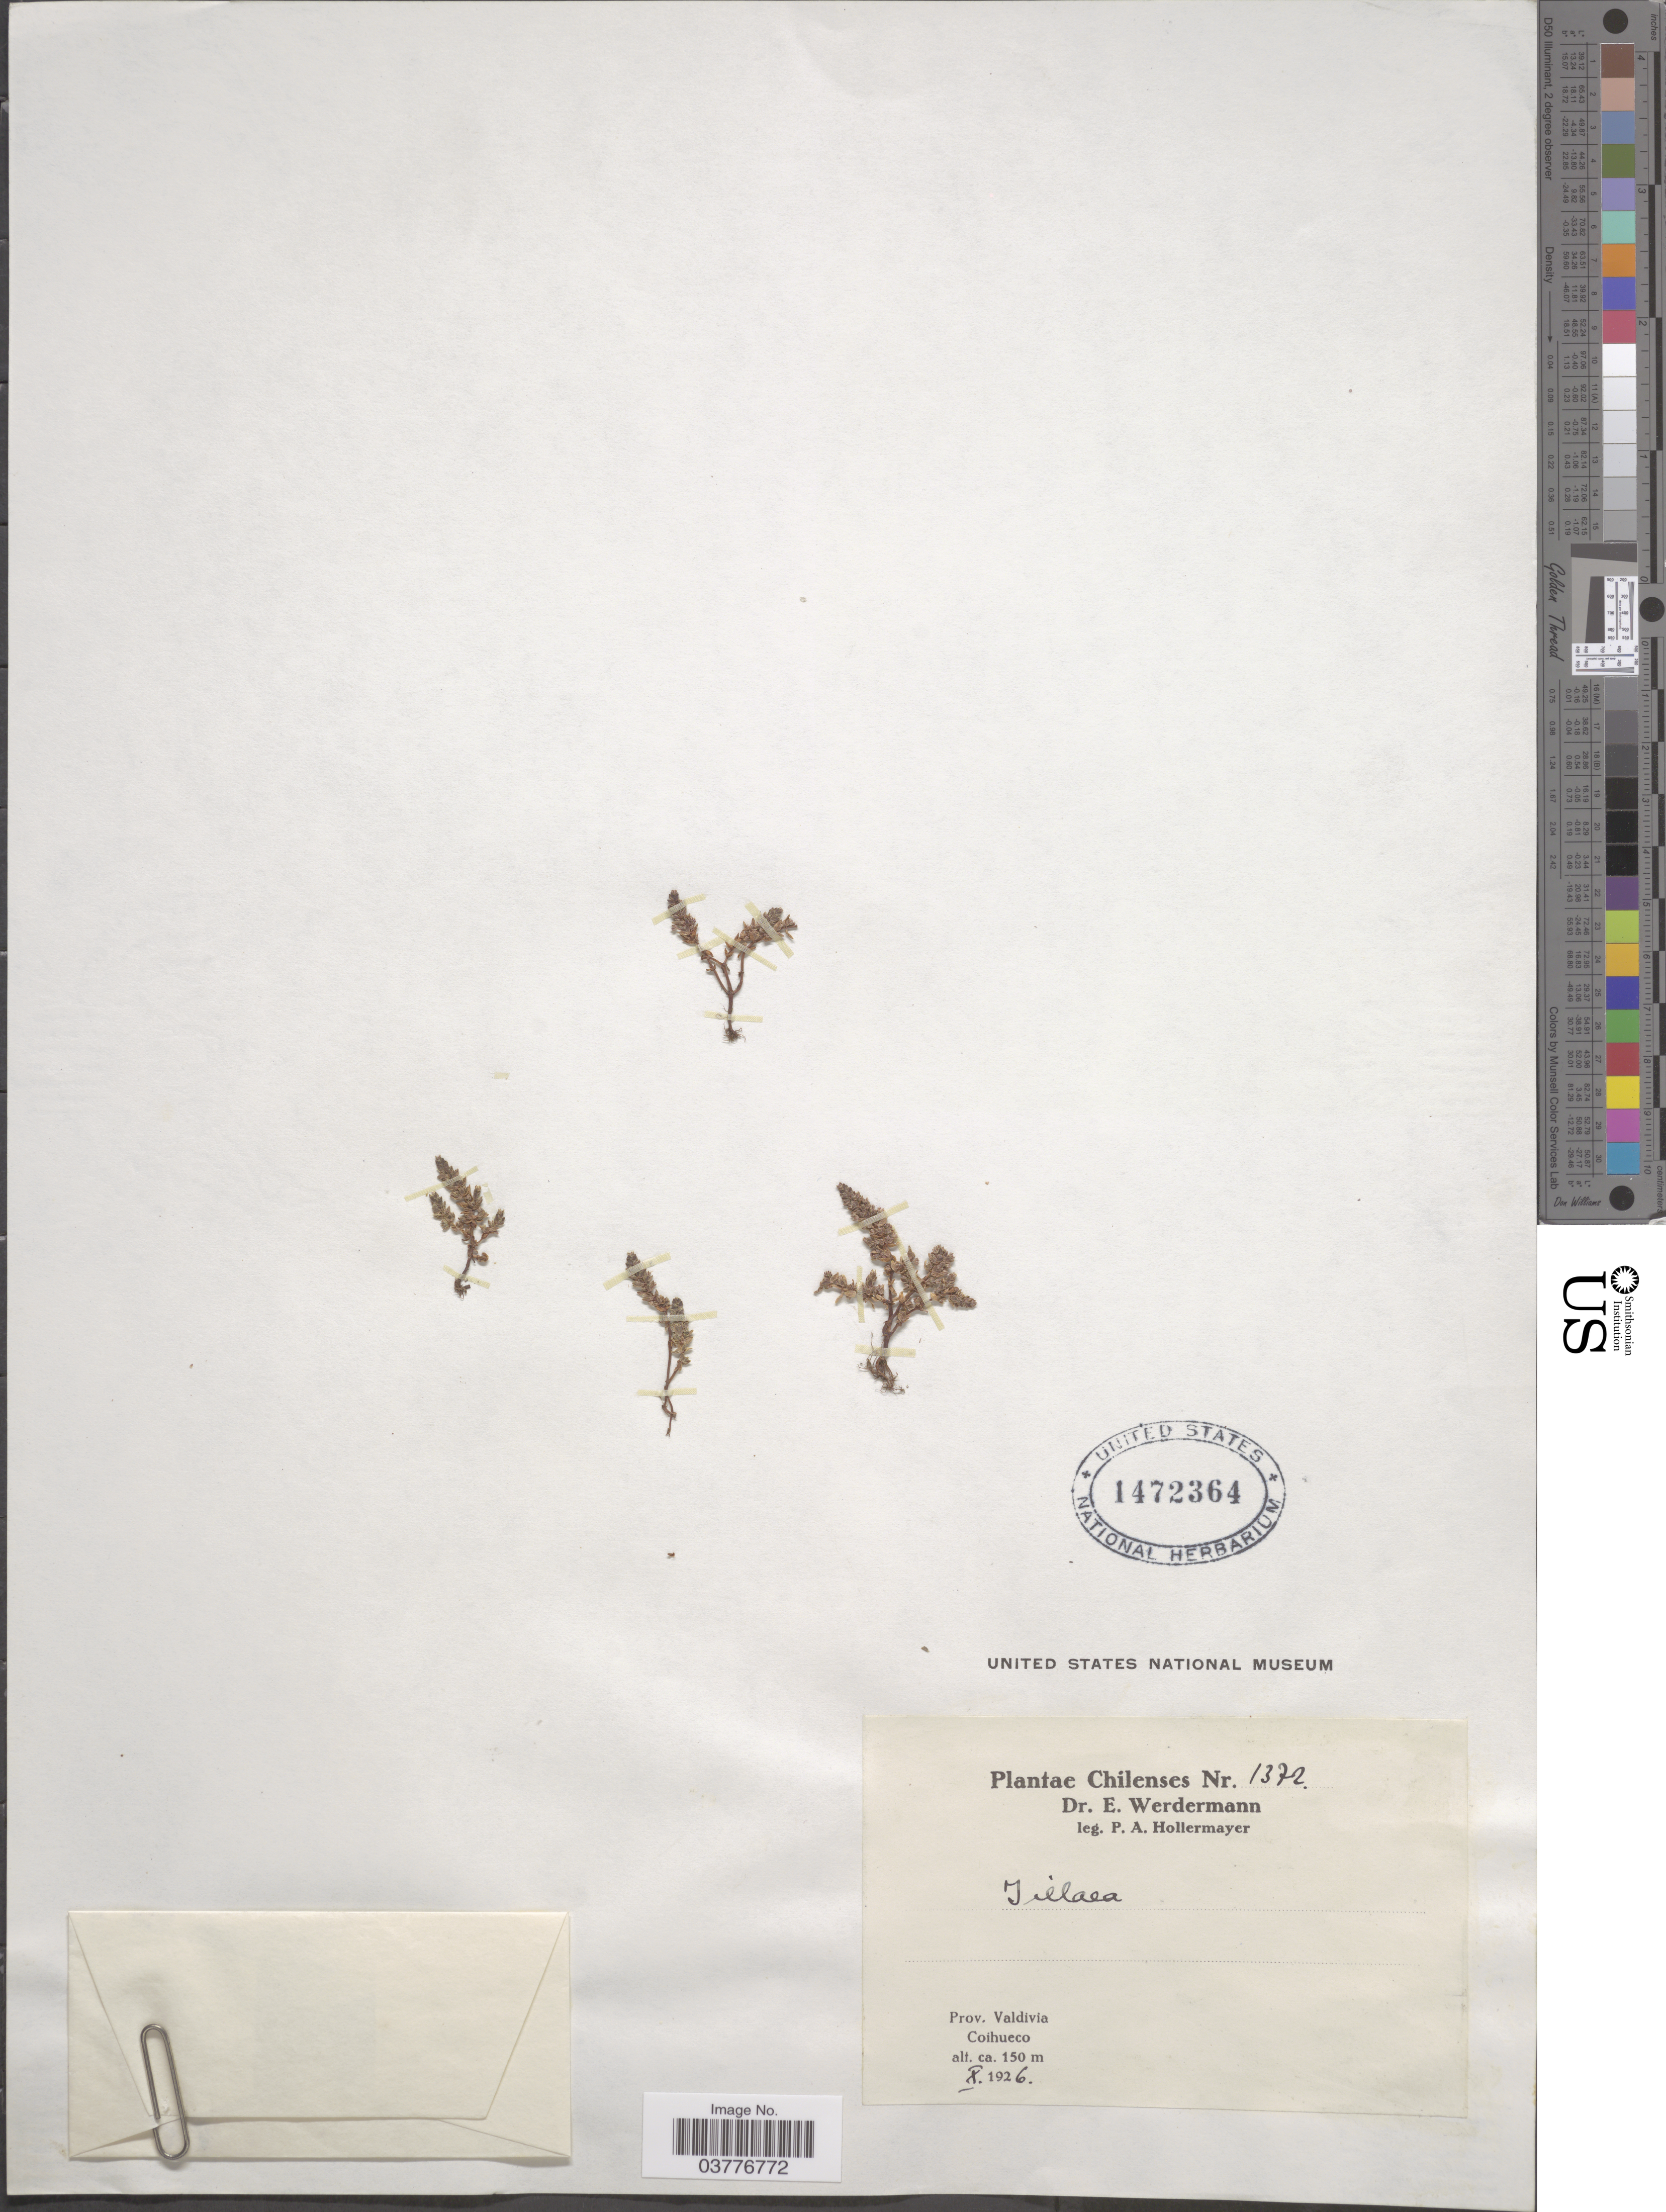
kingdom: Plantae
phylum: Tracheophyta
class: Magnoliopsida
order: Saxifragales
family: Crassulaceae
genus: Crassula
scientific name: Crassula sp.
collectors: P. Hollermayer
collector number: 1372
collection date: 1926-10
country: Chile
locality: Prov. Valdivia. Coihueco.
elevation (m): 150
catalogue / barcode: US 1472364